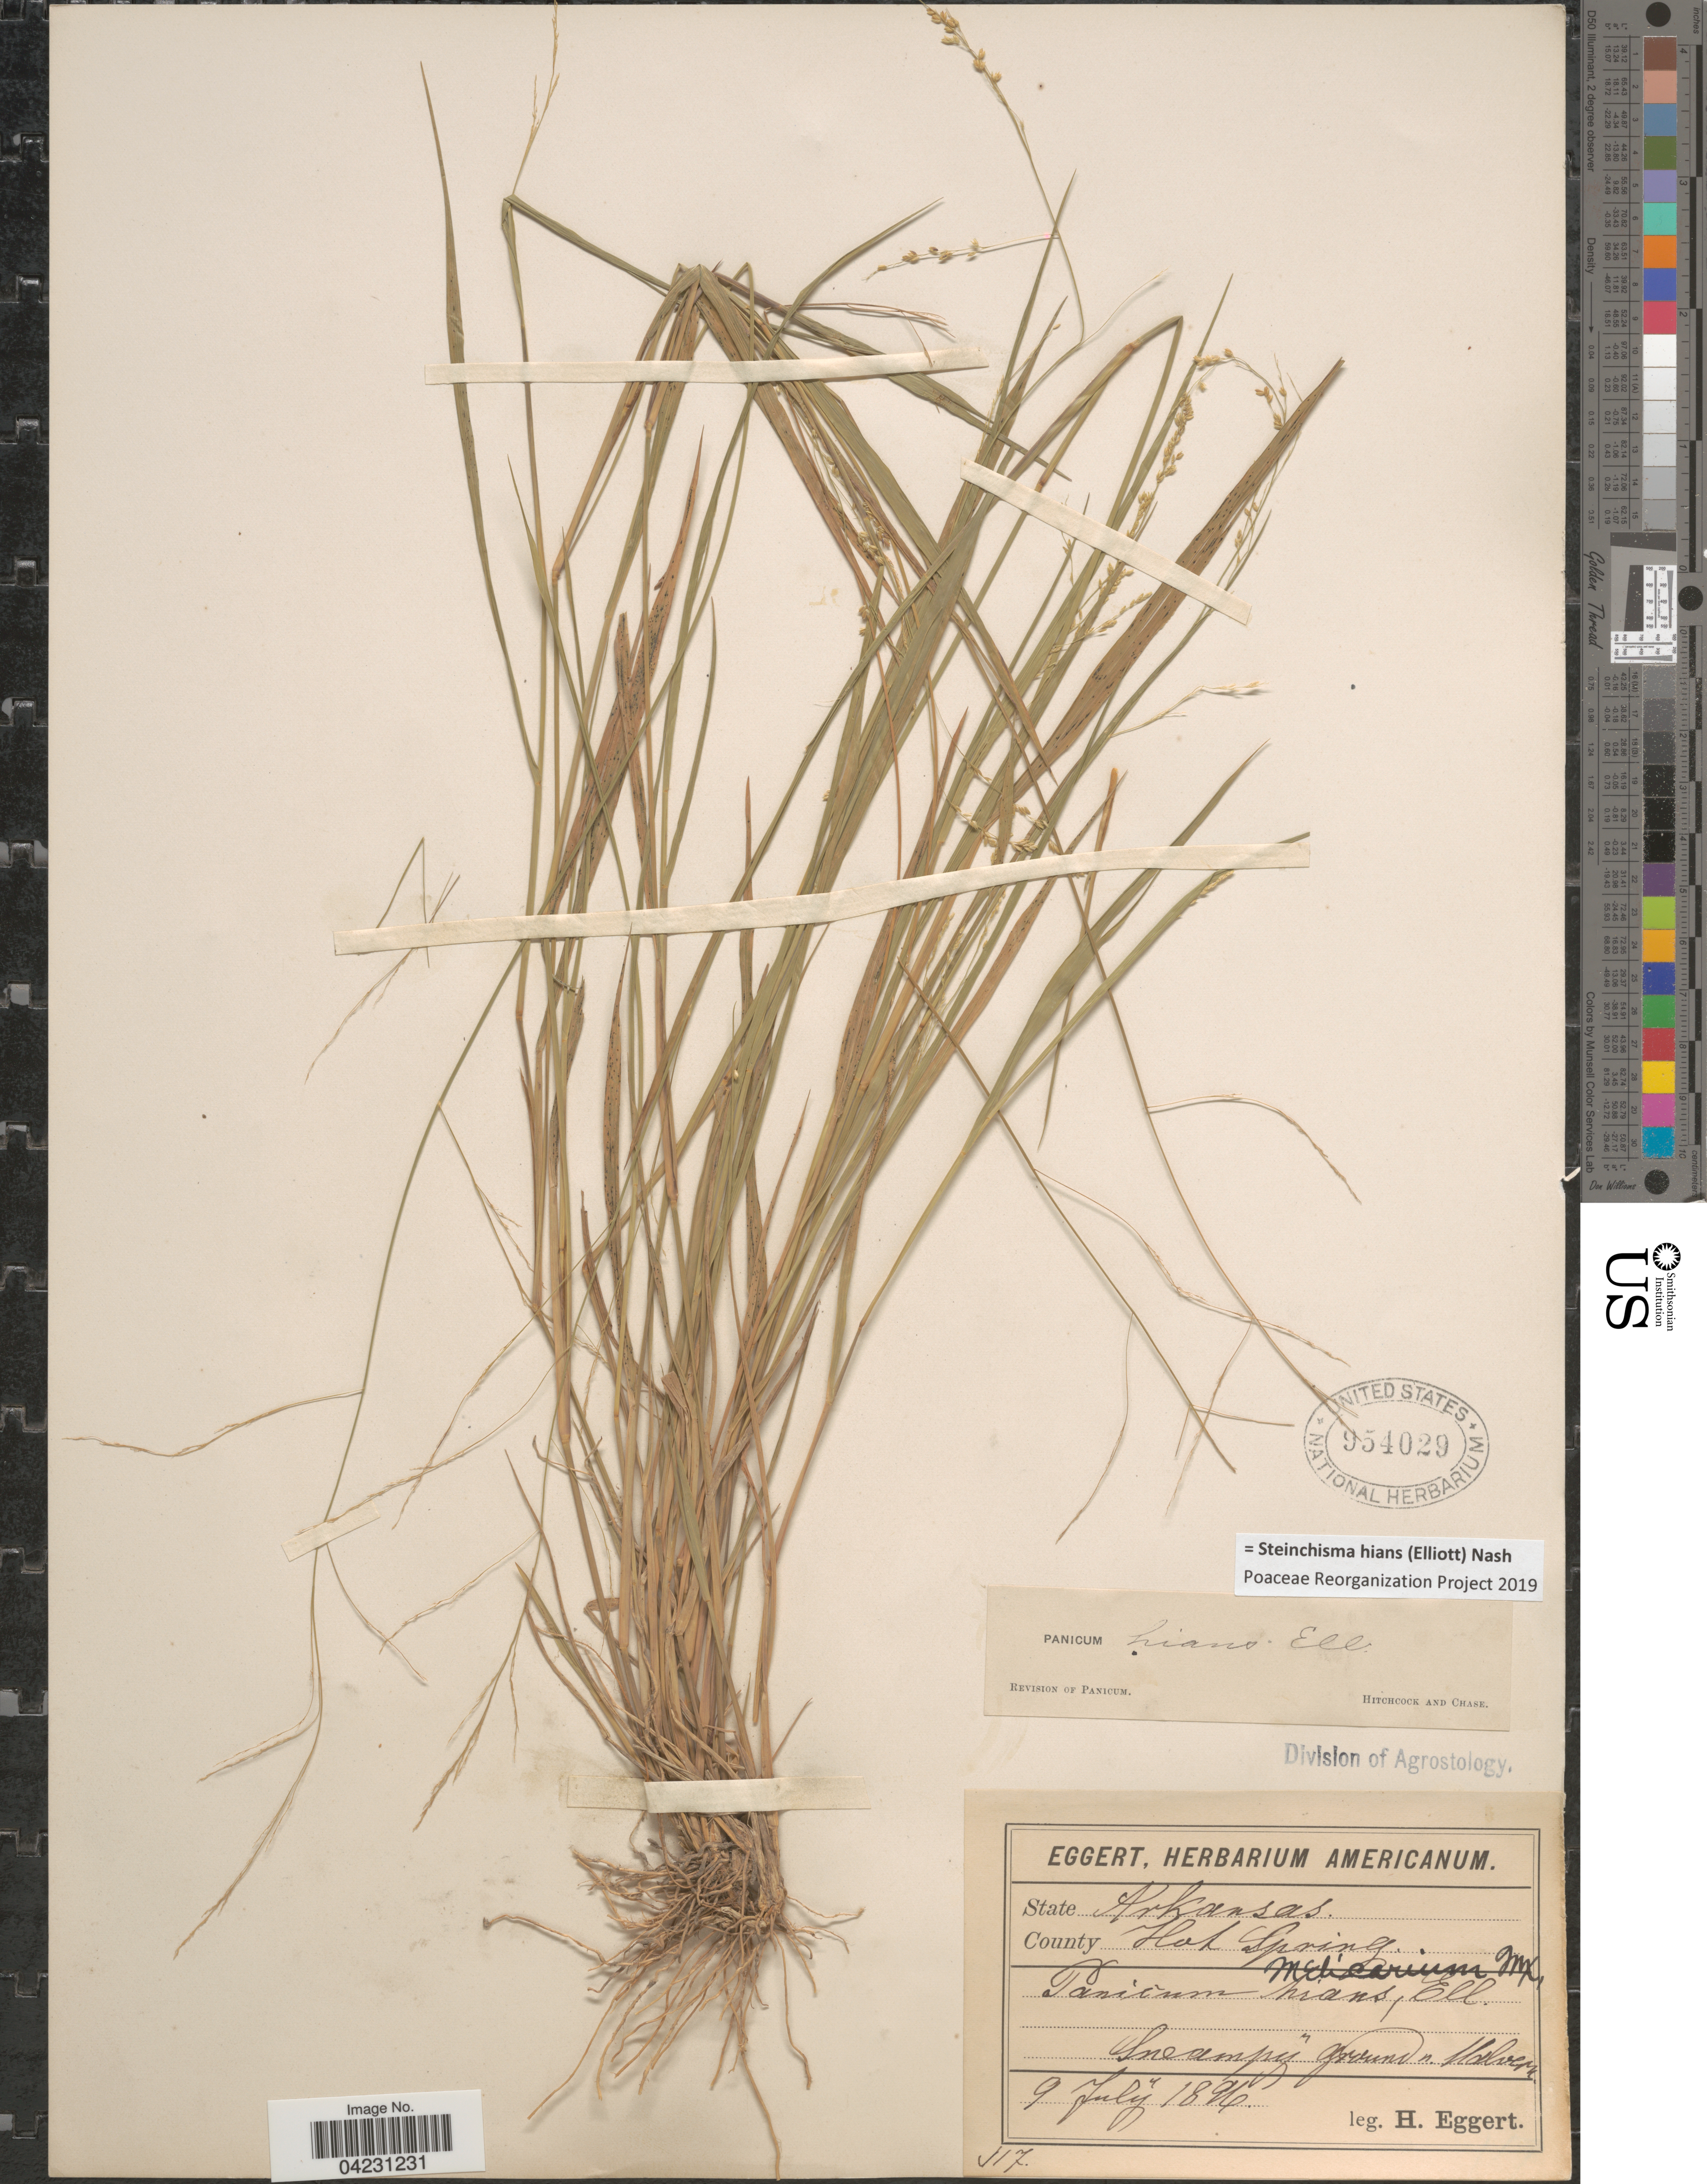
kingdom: Plantae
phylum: Tracheophyta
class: Liliopsida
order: Poales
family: Poaceae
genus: Steinchisma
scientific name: Steinchisma hians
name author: (Elliott) Nash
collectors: H. Eggert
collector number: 117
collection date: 1896-07-09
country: United States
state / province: Arkansas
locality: County Hot Spring. Swampy ground n. Malvern.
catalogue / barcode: US 954029